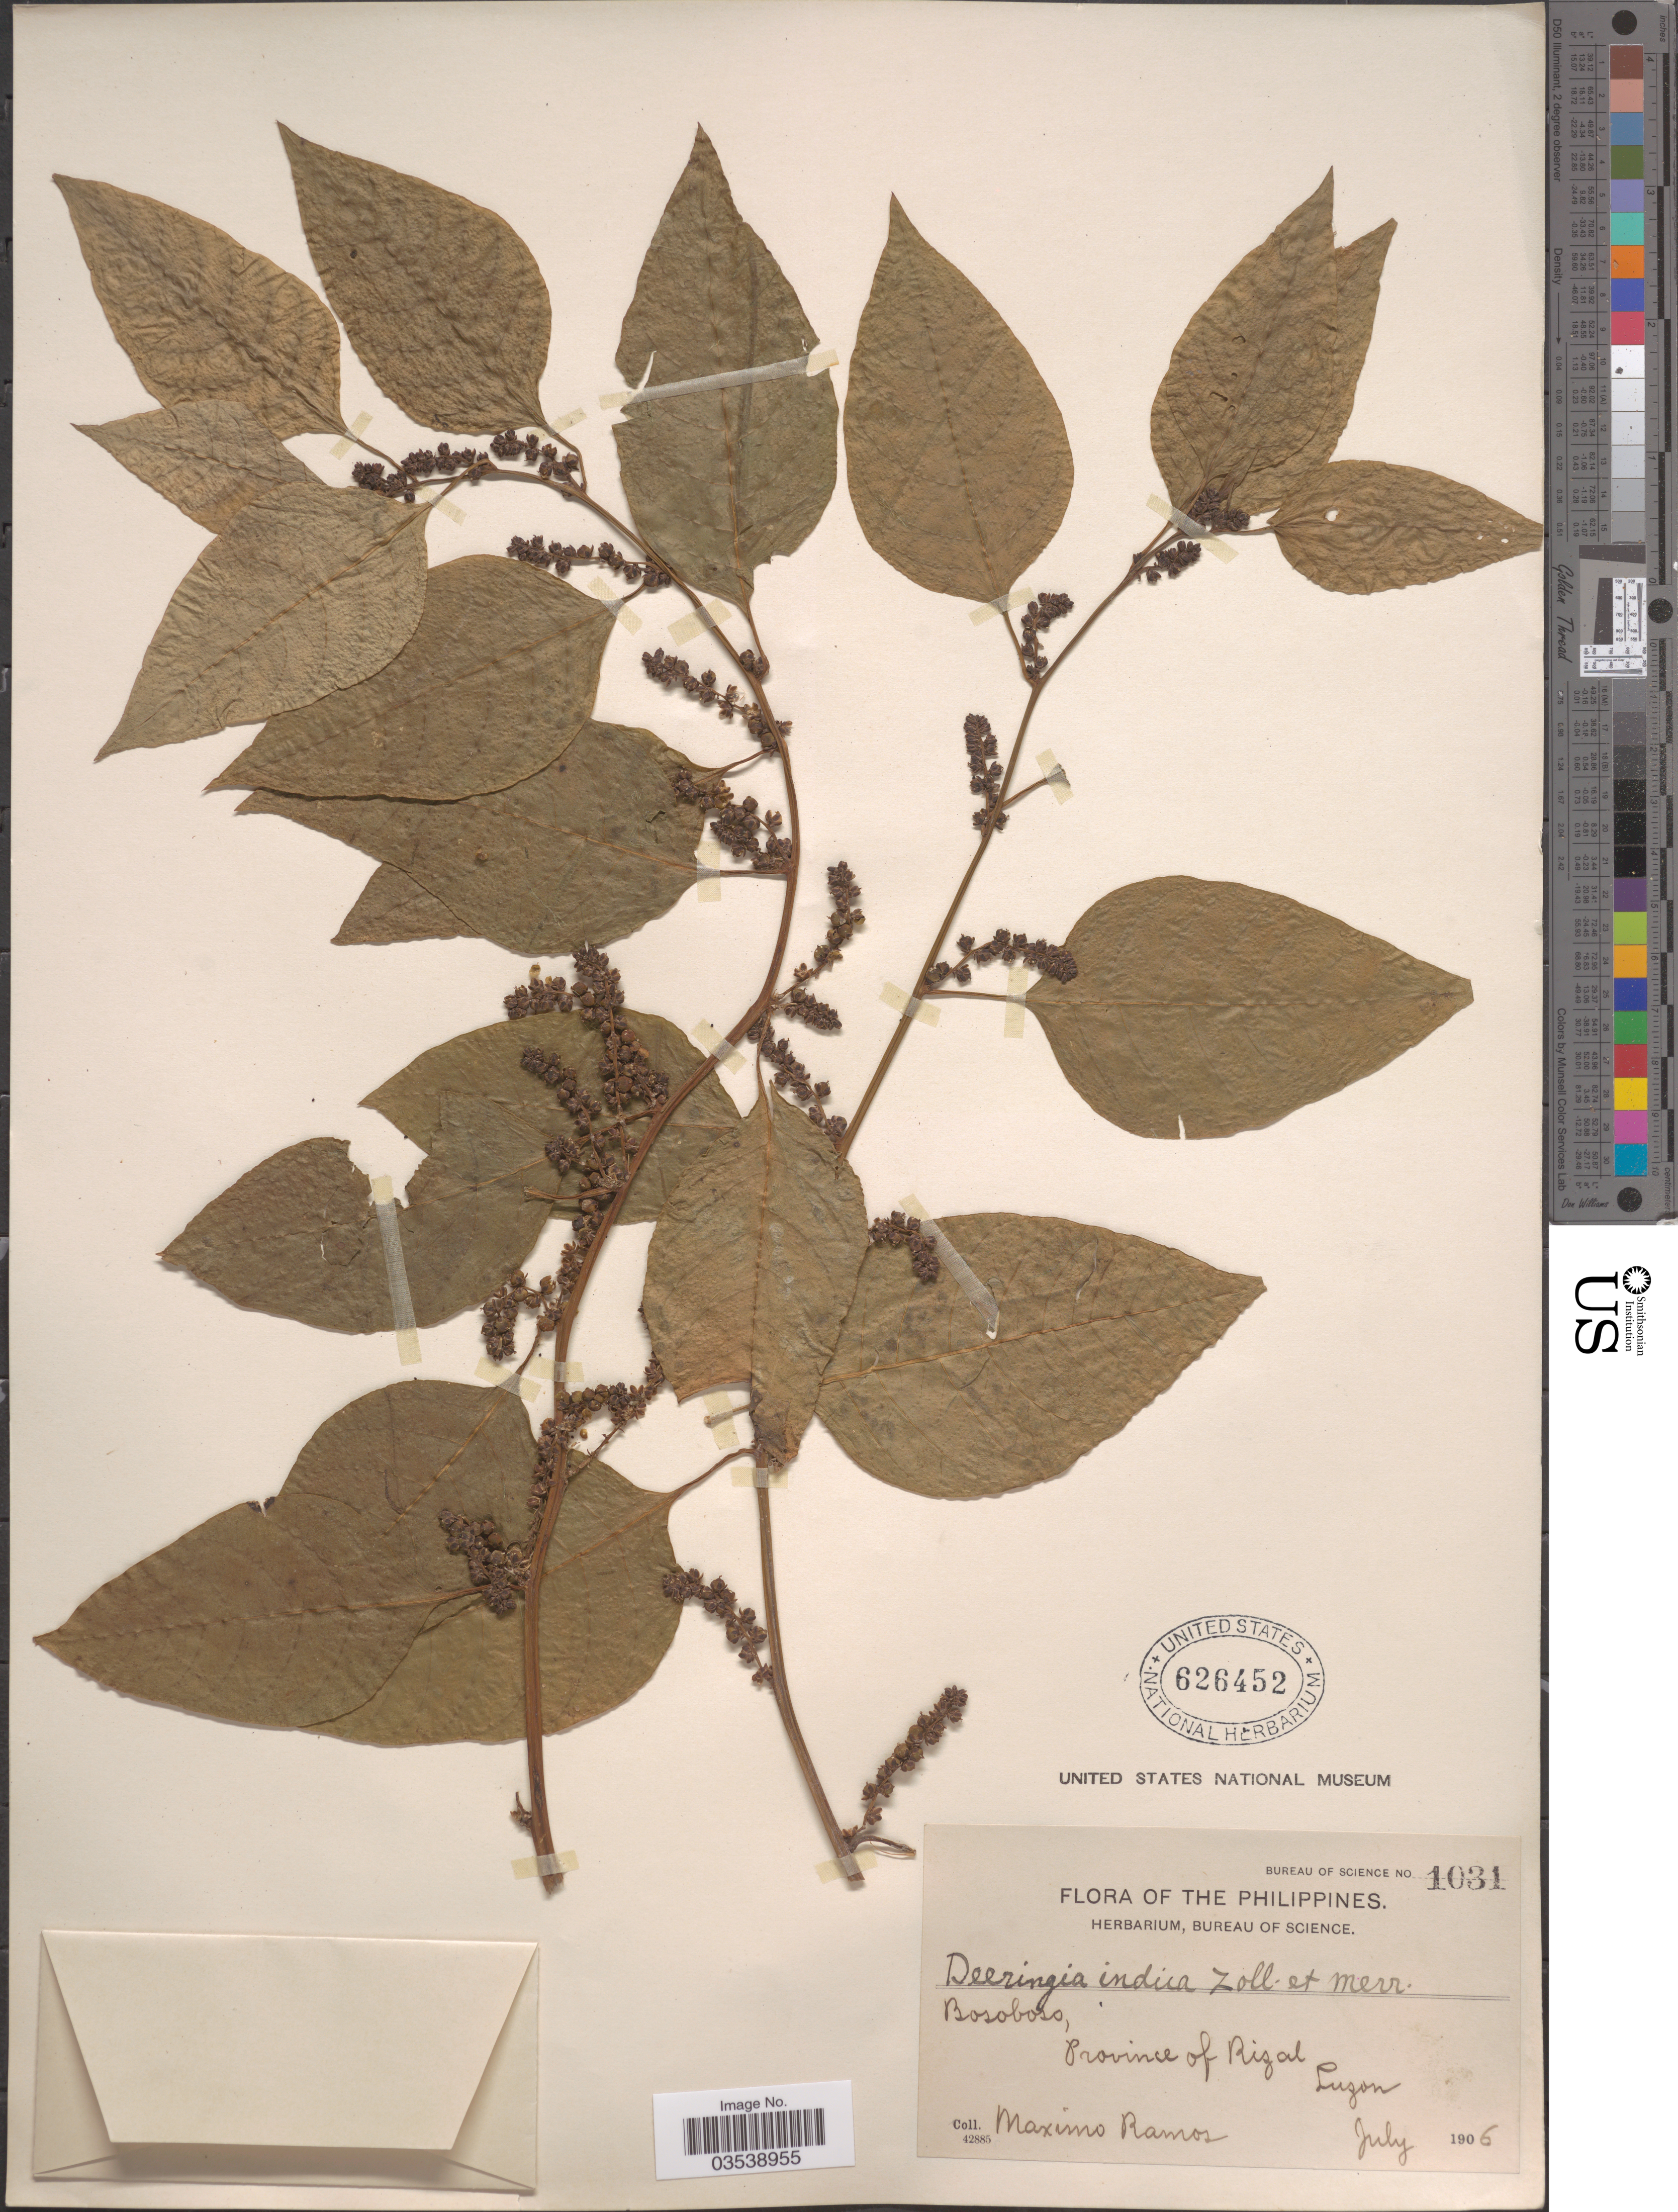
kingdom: Plantae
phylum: Tracheophyta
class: Magnoliopsida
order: Caryophyllales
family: Amaranthaceae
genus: Deeringia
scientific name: Deeringia polysperma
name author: (Roxb.) Moq.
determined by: Strong, Mark T., (BOT), Smithsonian Institution - National Museum of Natural History (UNITED STATES)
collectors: M. Ramos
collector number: Bureau of Science 1031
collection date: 1906-07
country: Philippines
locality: Bosoboso, Province of Rizal. Luzon.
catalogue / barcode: US 626452